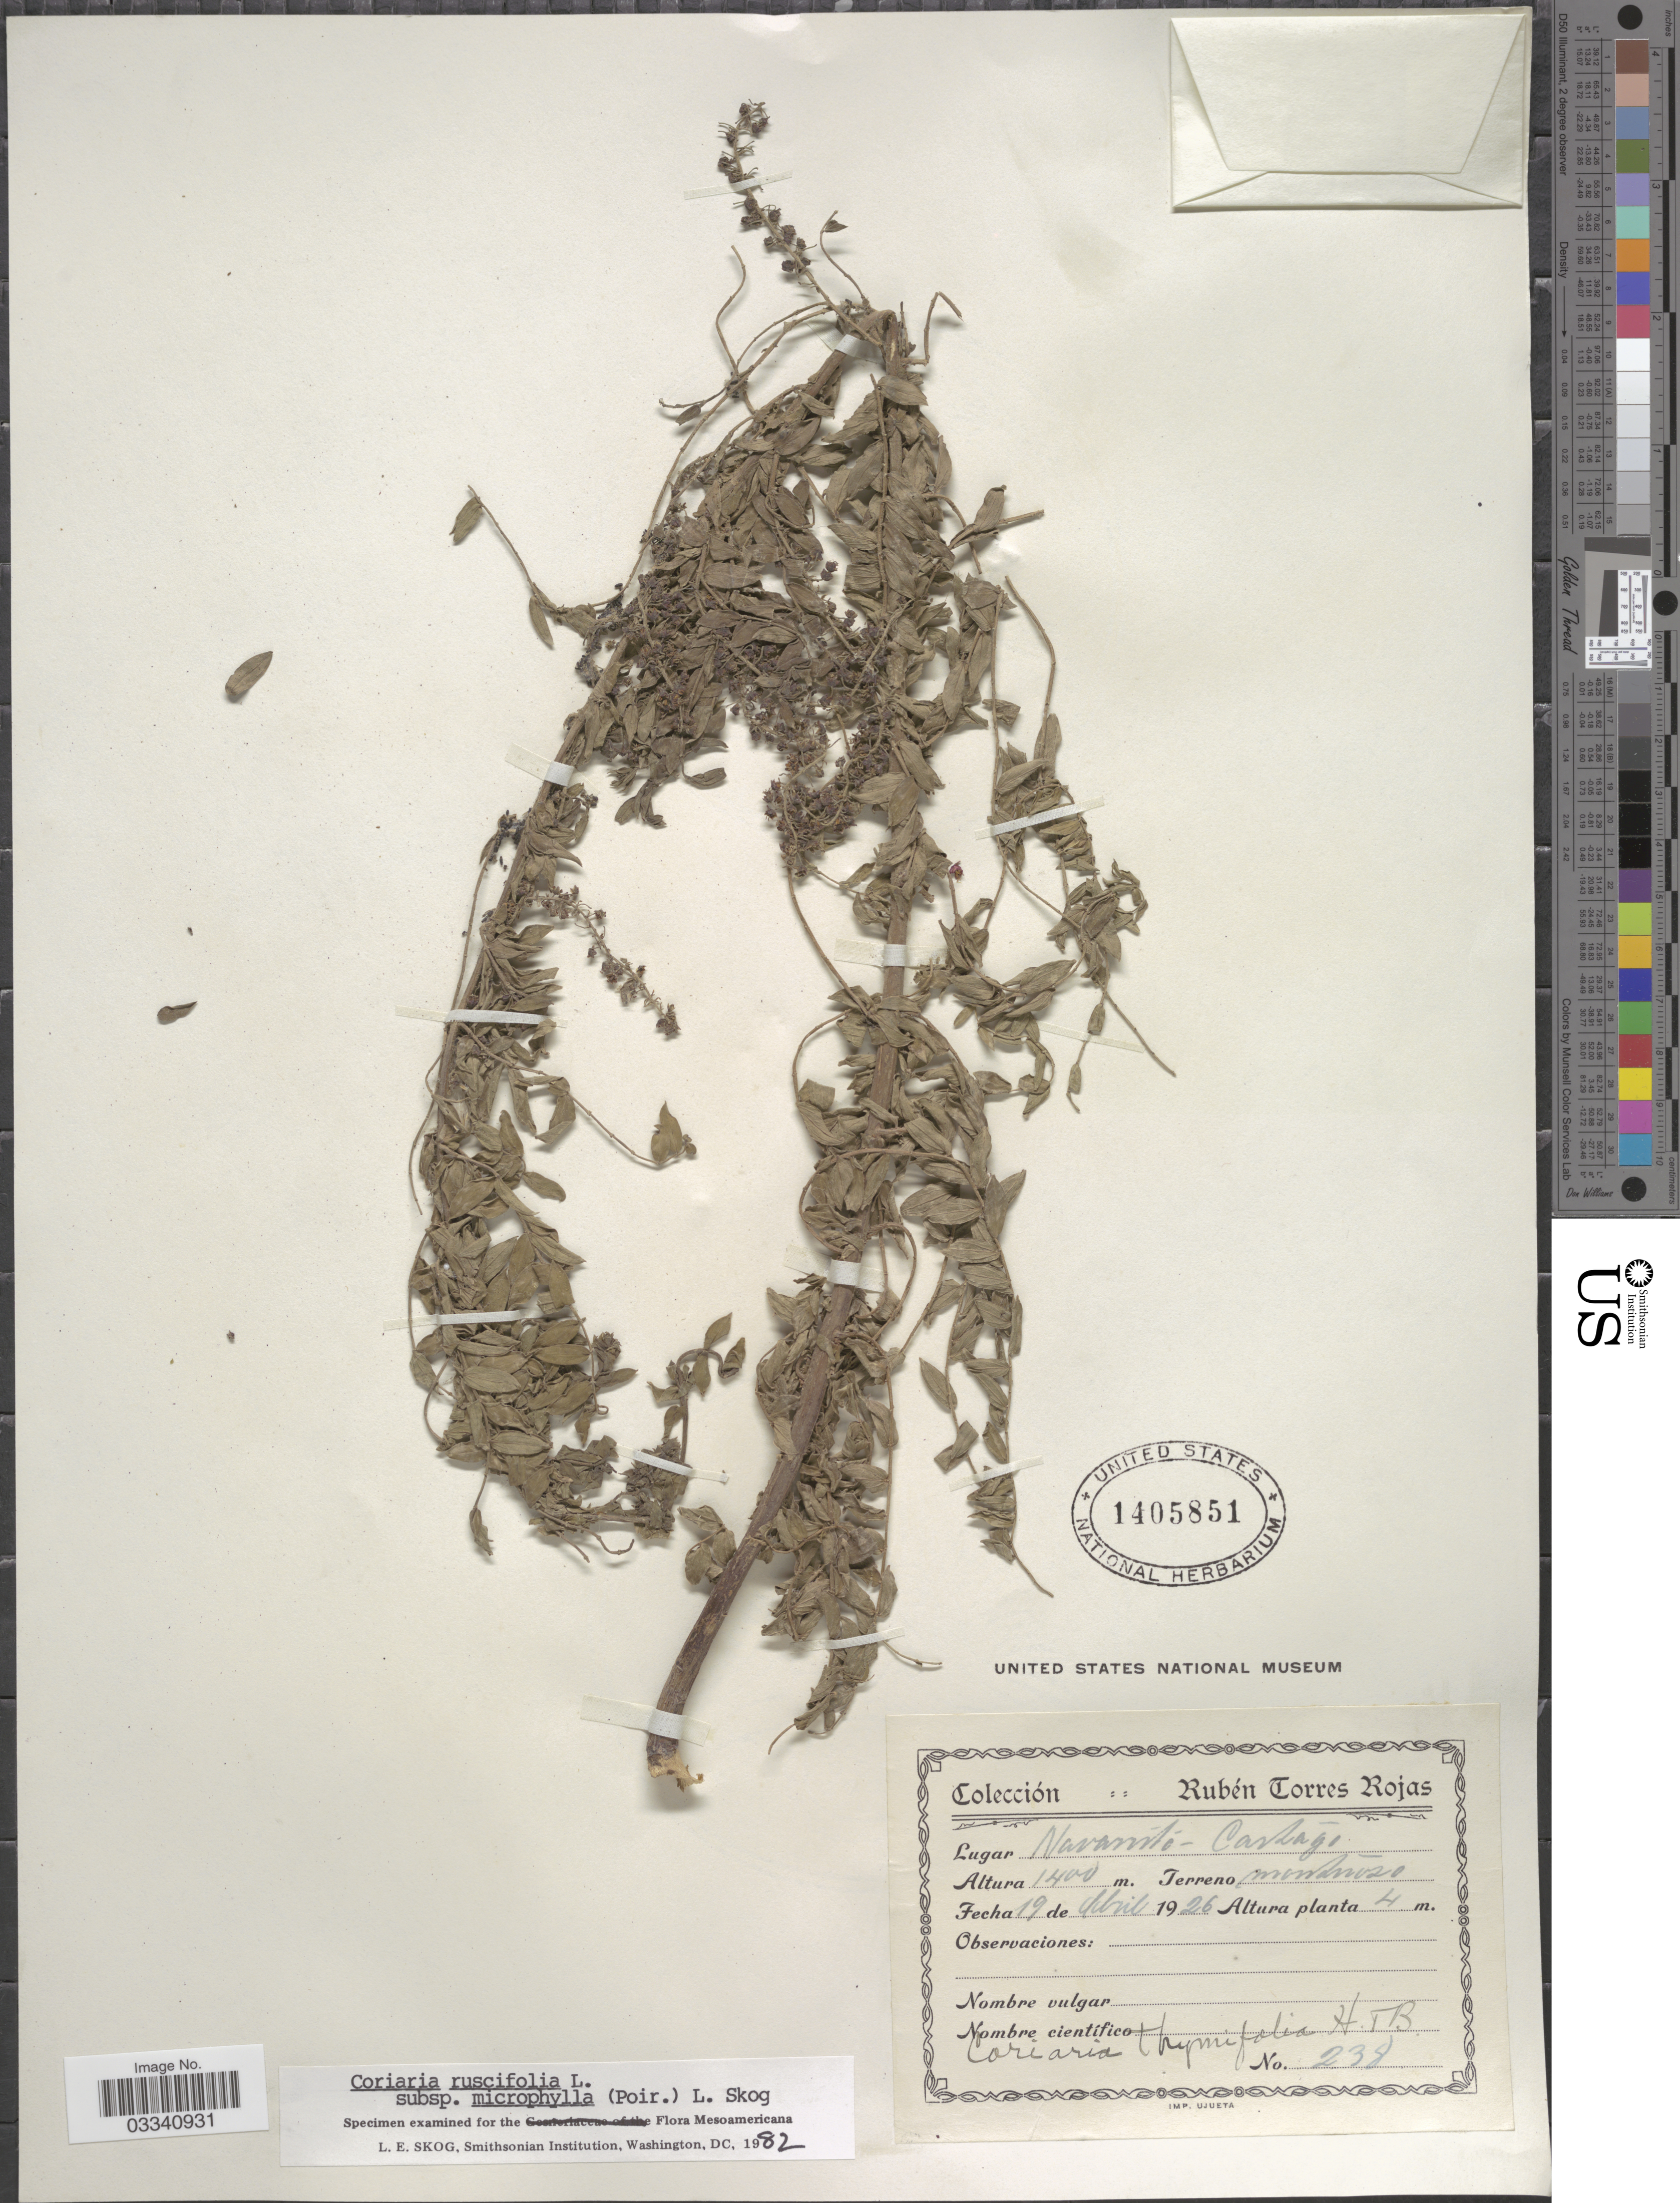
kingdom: Plantae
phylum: Tracheophyta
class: Magnoliopsida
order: Cucurbitales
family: Coriariaceae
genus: Coriaria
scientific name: Coriaria ruscifolia subsp. microphylla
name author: (Poir.) L.E. Skog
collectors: R. Torres Rojas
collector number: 238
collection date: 1926-04-19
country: Costa Rica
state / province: Cartago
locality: Navarrito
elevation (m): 1400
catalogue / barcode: US 1405851